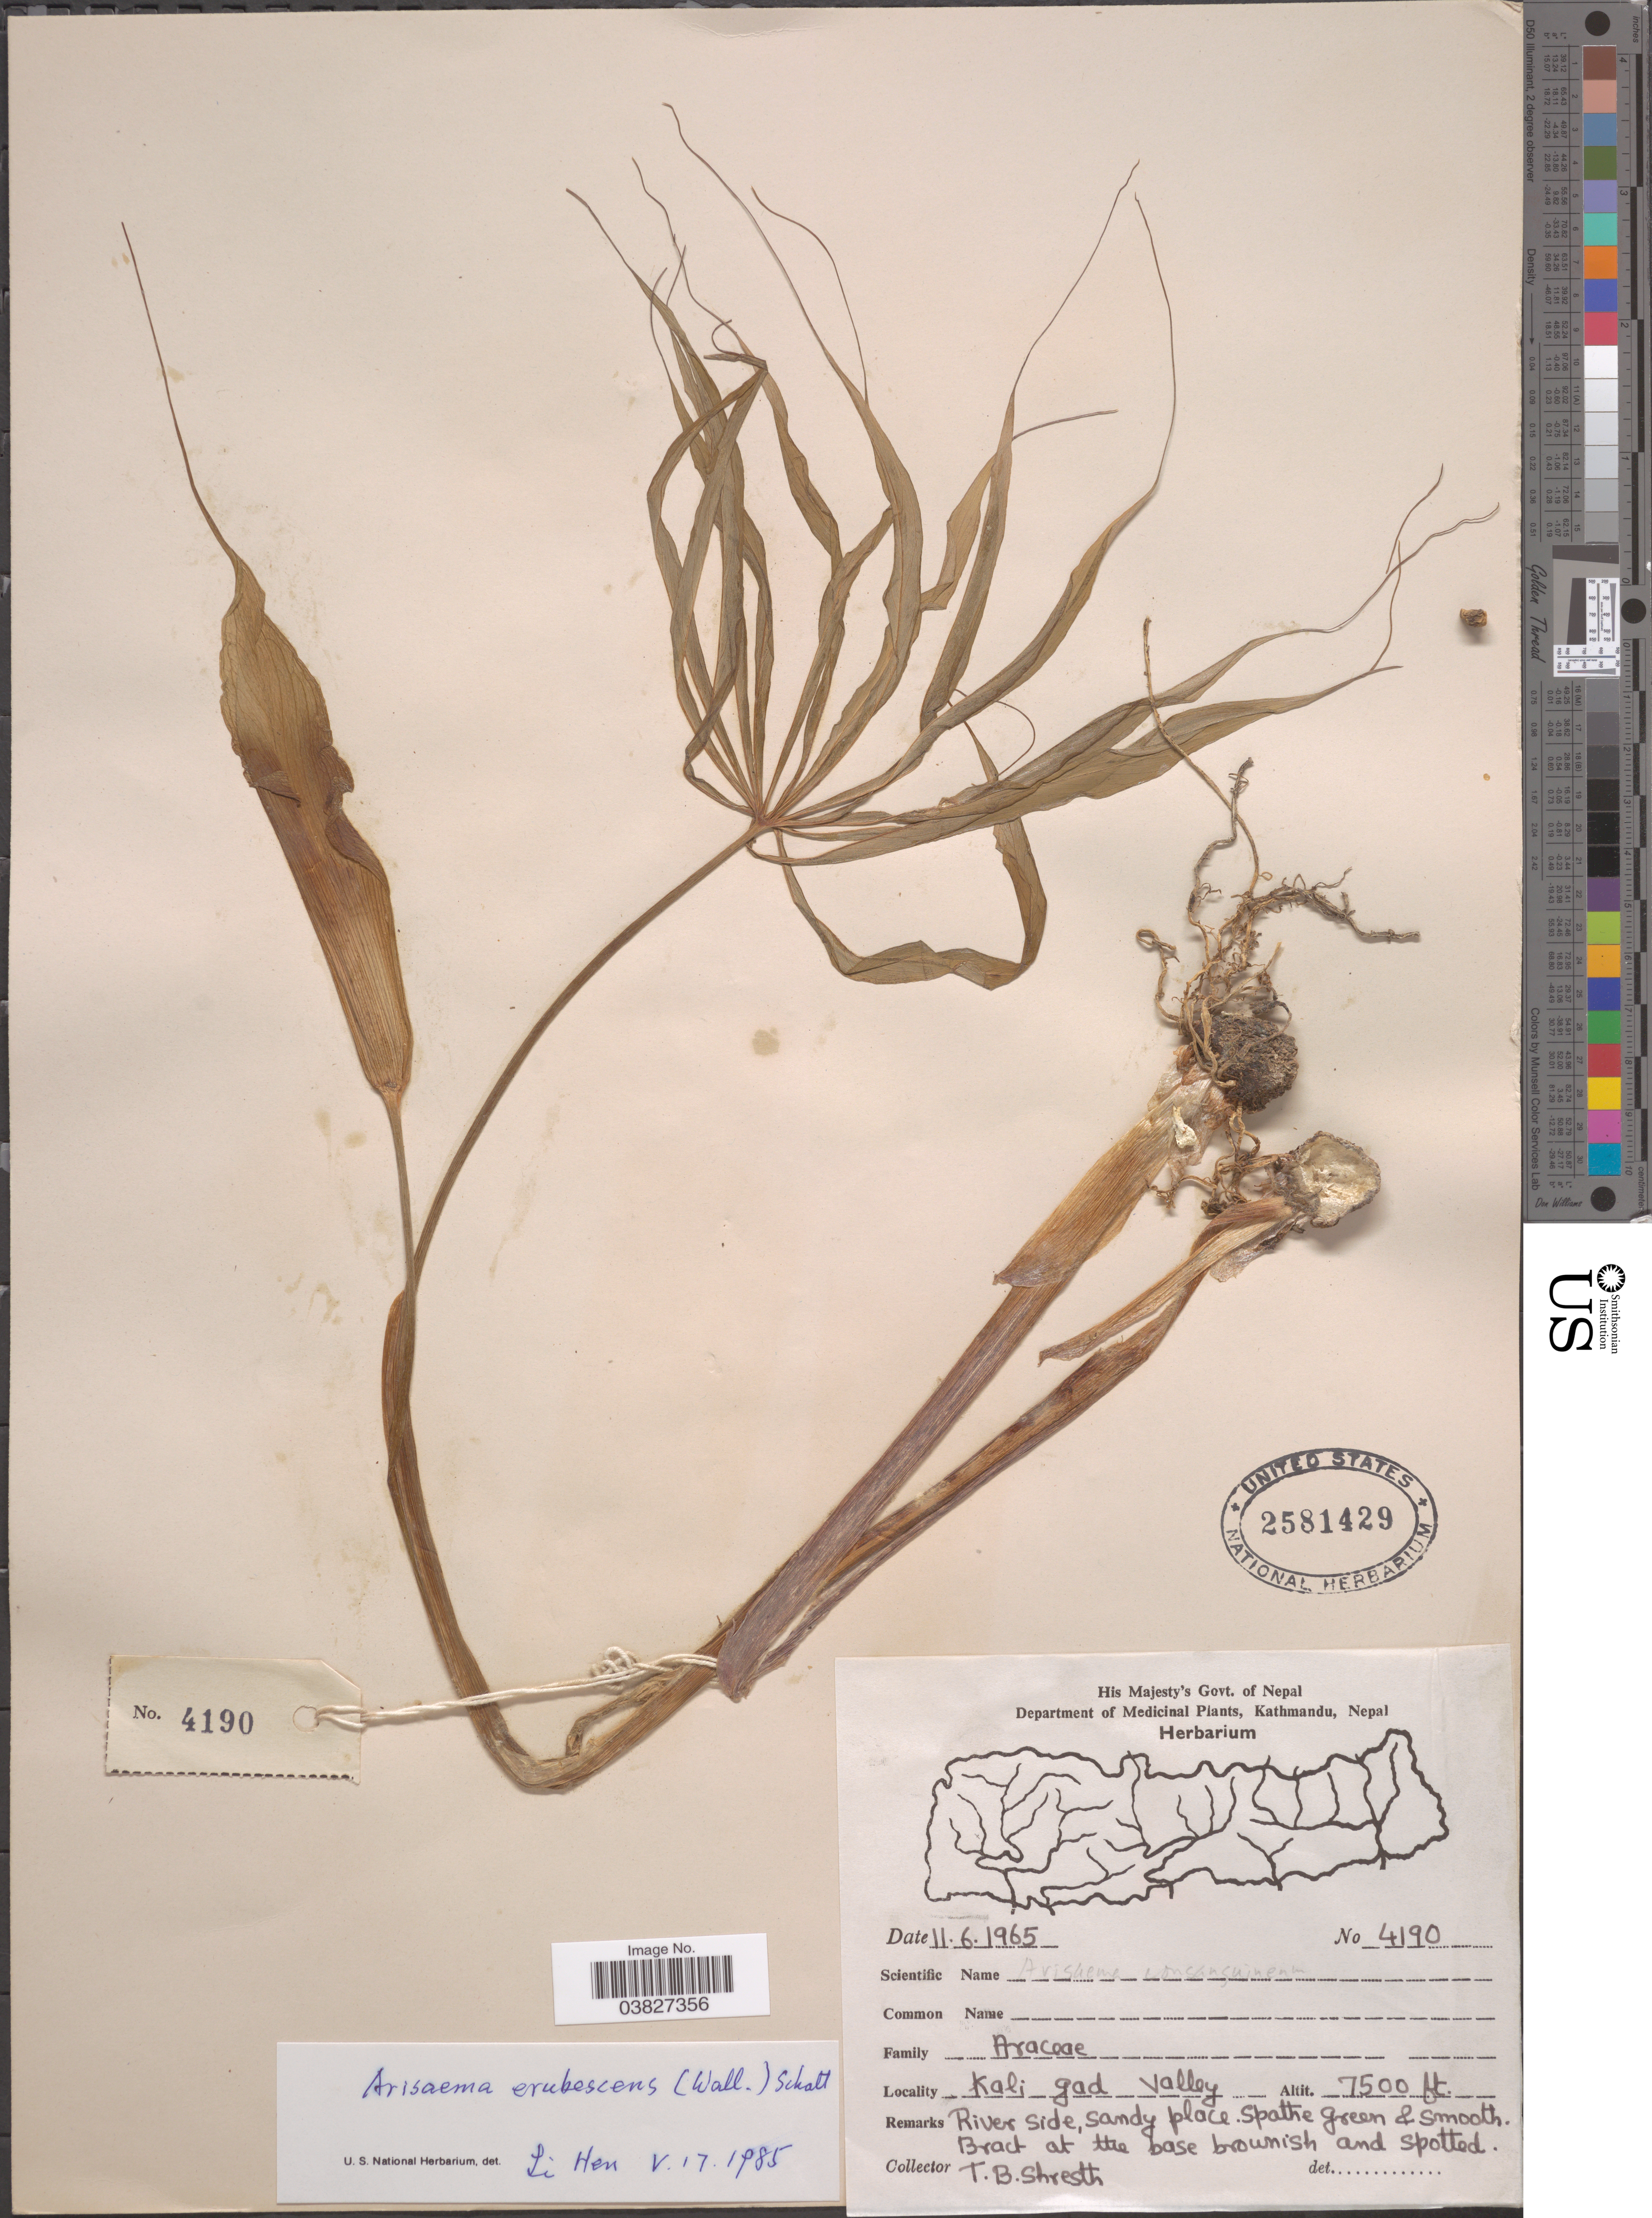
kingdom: Plantae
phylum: Tracheophyta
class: Liliopsida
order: Alismatales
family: Araceae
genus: Arisaema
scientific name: Arisaema erubescens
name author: (Wall.) Schott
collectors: T. B. Shrestha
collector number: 4190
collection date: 1965-06-11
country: Nepal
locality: Kali Gad Valley. River side, sandy place.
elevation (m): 2286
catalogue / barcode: US 2581429